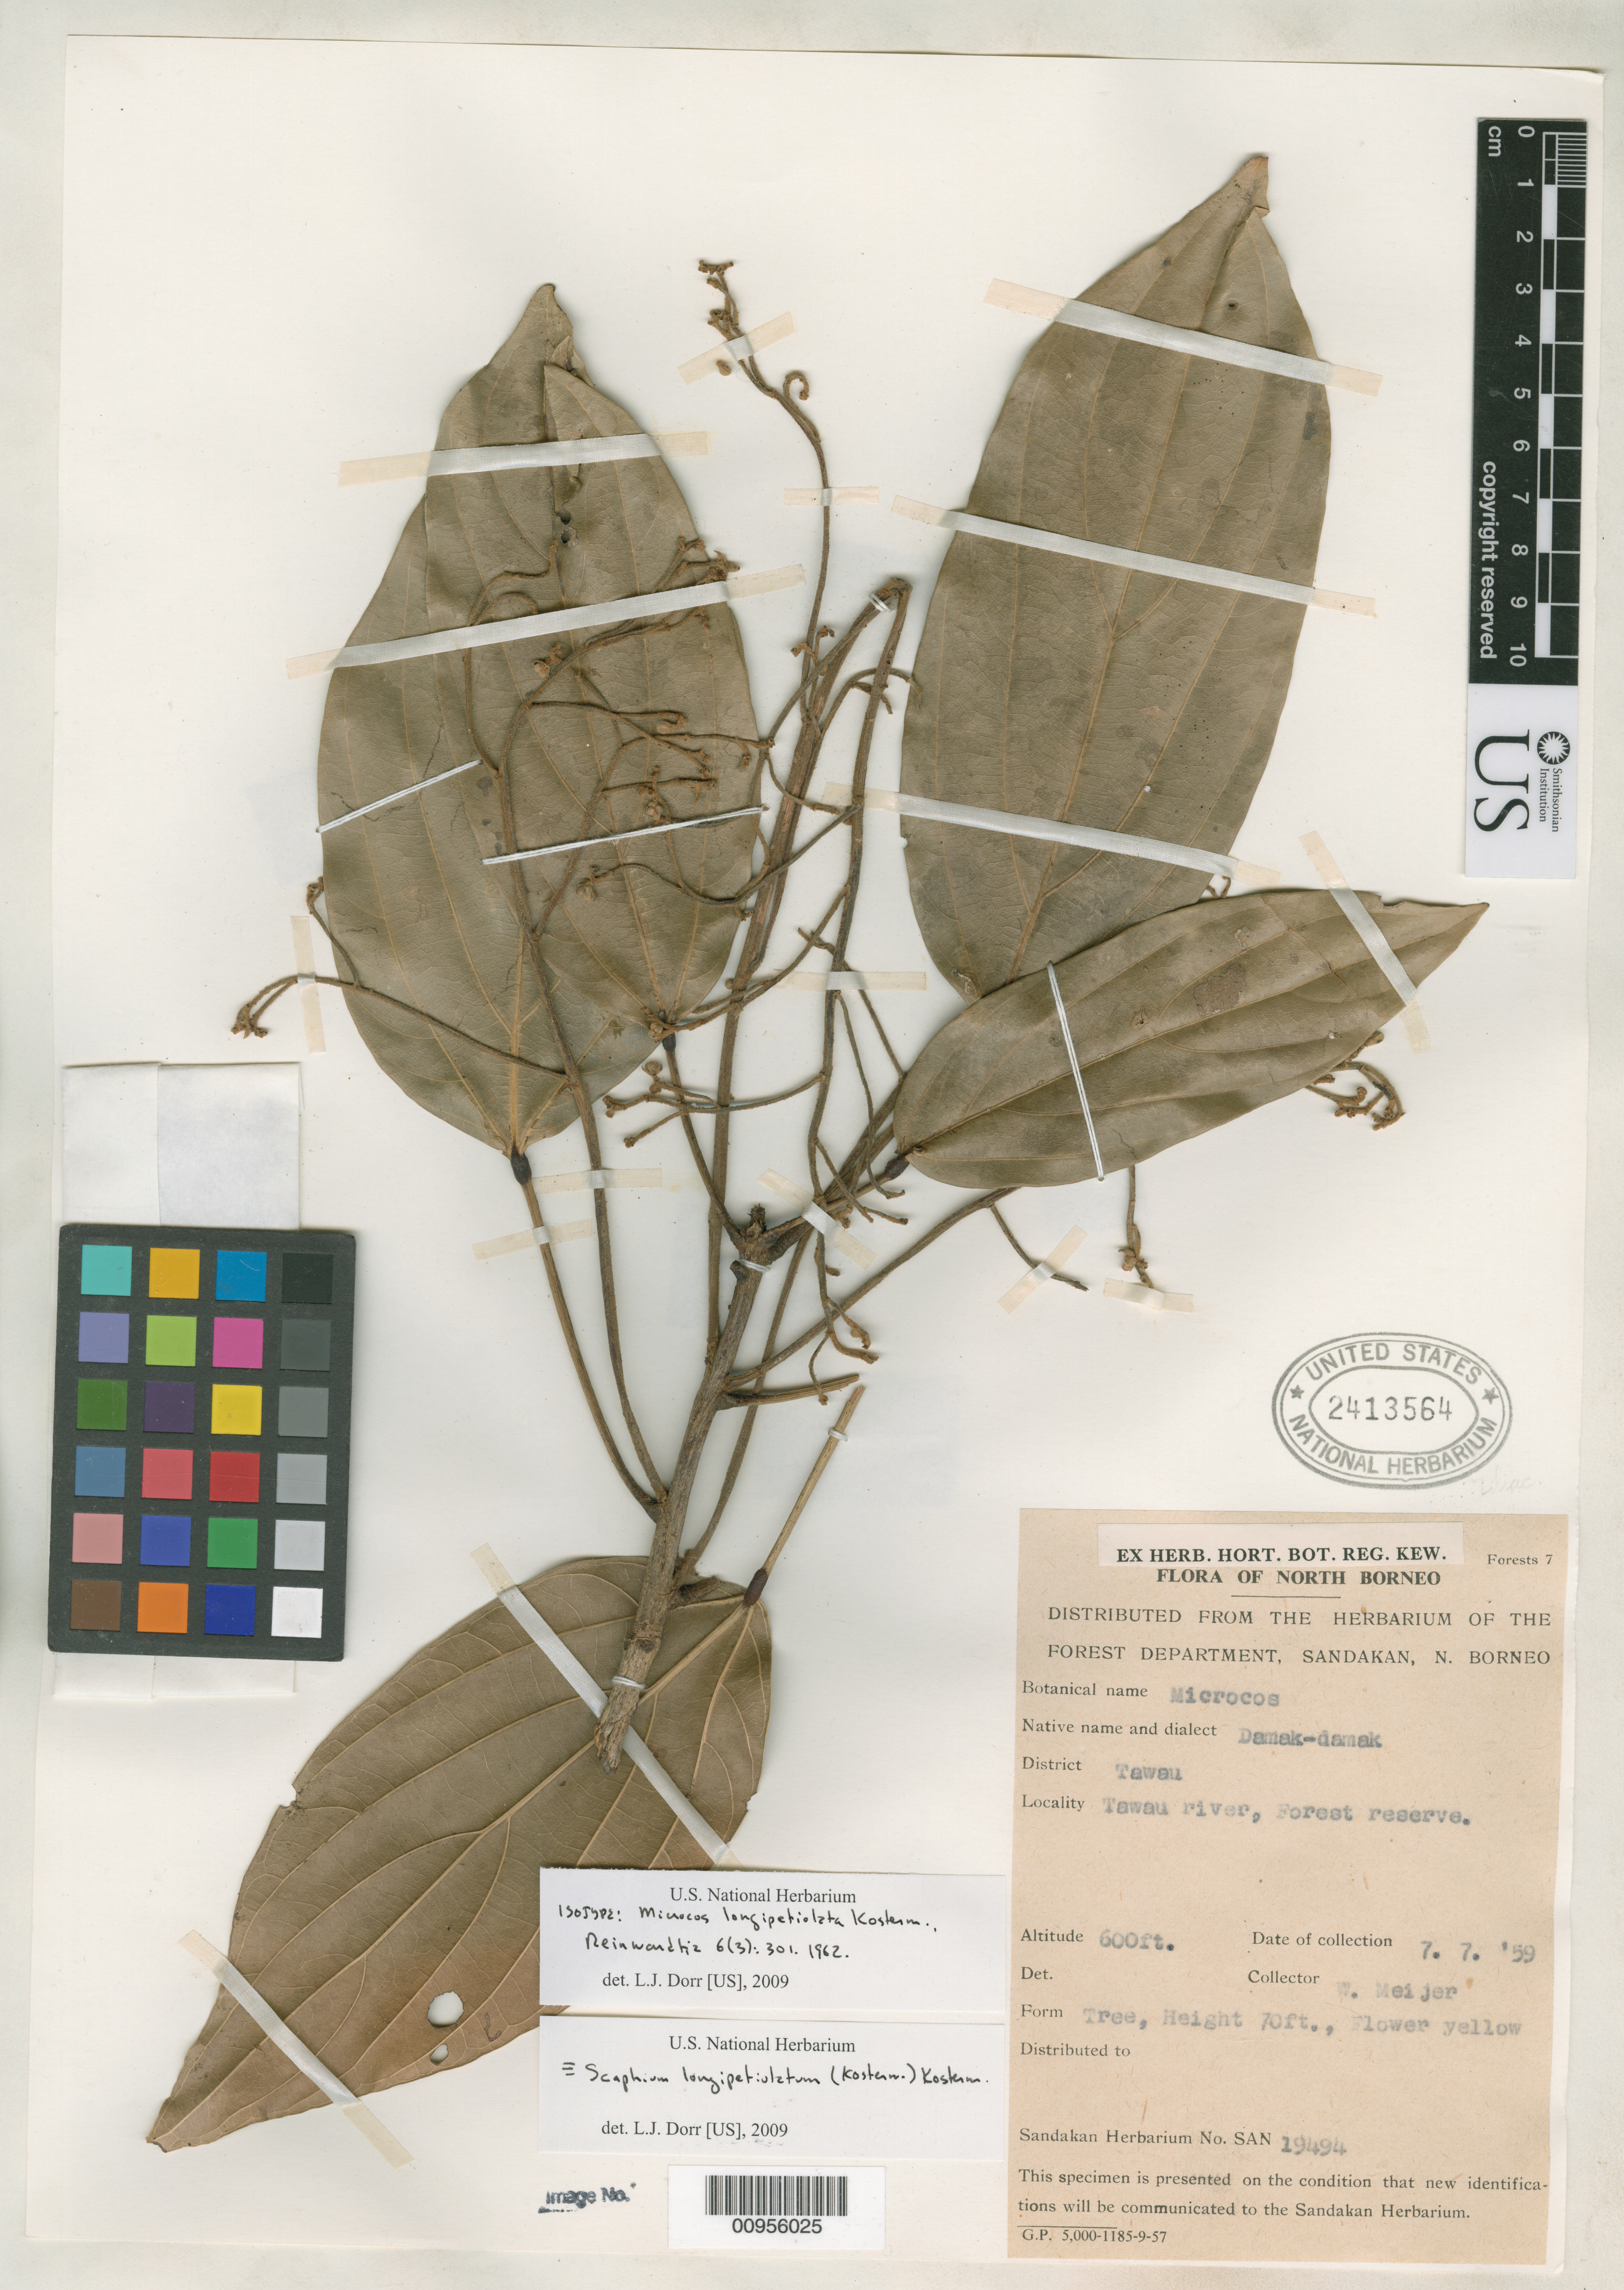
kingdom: Plantae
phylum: Tracheophyta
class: Magnoliopsida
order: Malvales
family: Malvaceae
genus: Microcos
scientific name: Microcos longipetiolata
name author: Kosterm.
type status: Isotype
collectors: W. Meijer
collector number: SAN 19494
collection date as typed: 07 Jul 1959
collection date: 1959-07-07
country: Malaysia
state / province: Sabah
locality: North Borneo, District Tawau, Tawau river, forest reserve.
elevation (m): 183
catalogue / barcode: US 2413564